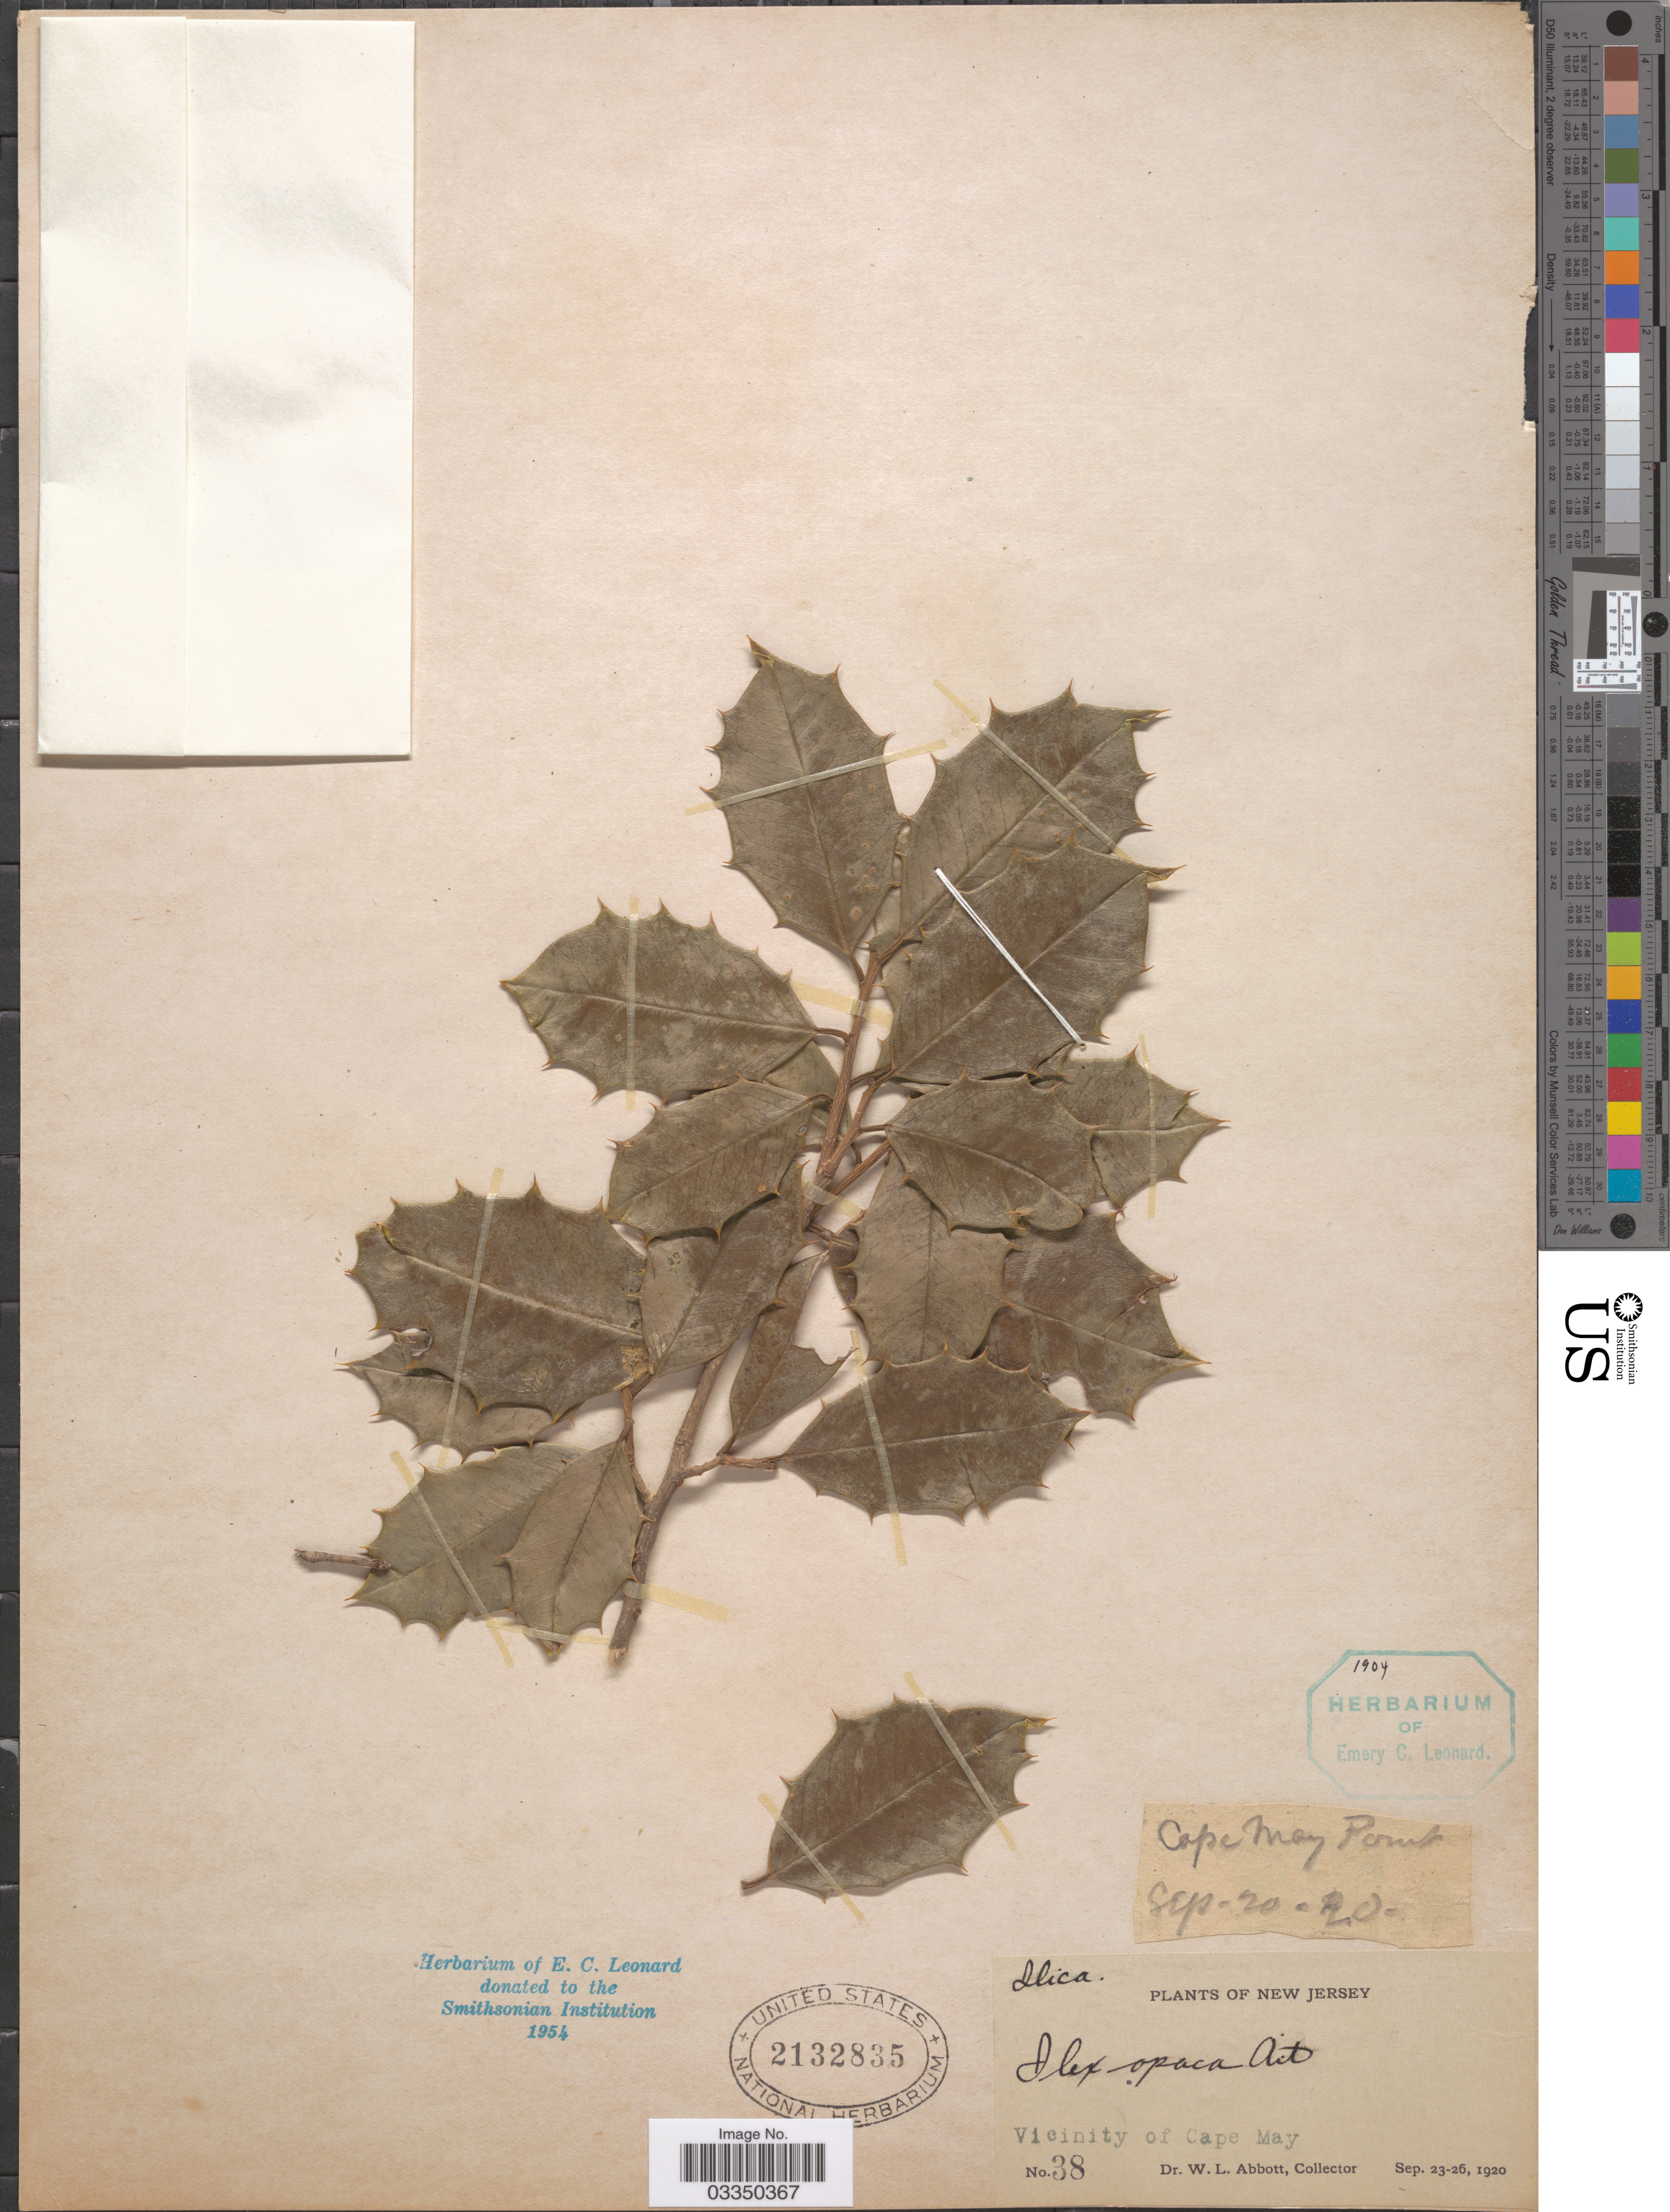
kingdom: Plantae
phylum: Tracheophyta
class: Magnoliopsida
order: Aquifoliales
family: Aquifoliaceae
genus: Ilex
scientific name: Ilex opaca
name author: Aiton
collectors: W. L. Abbott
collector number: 38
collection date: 1920-09-20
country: United States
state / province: New Jersey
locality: Vicinity of Cape May. Cape May Point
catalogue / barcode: US 2132835